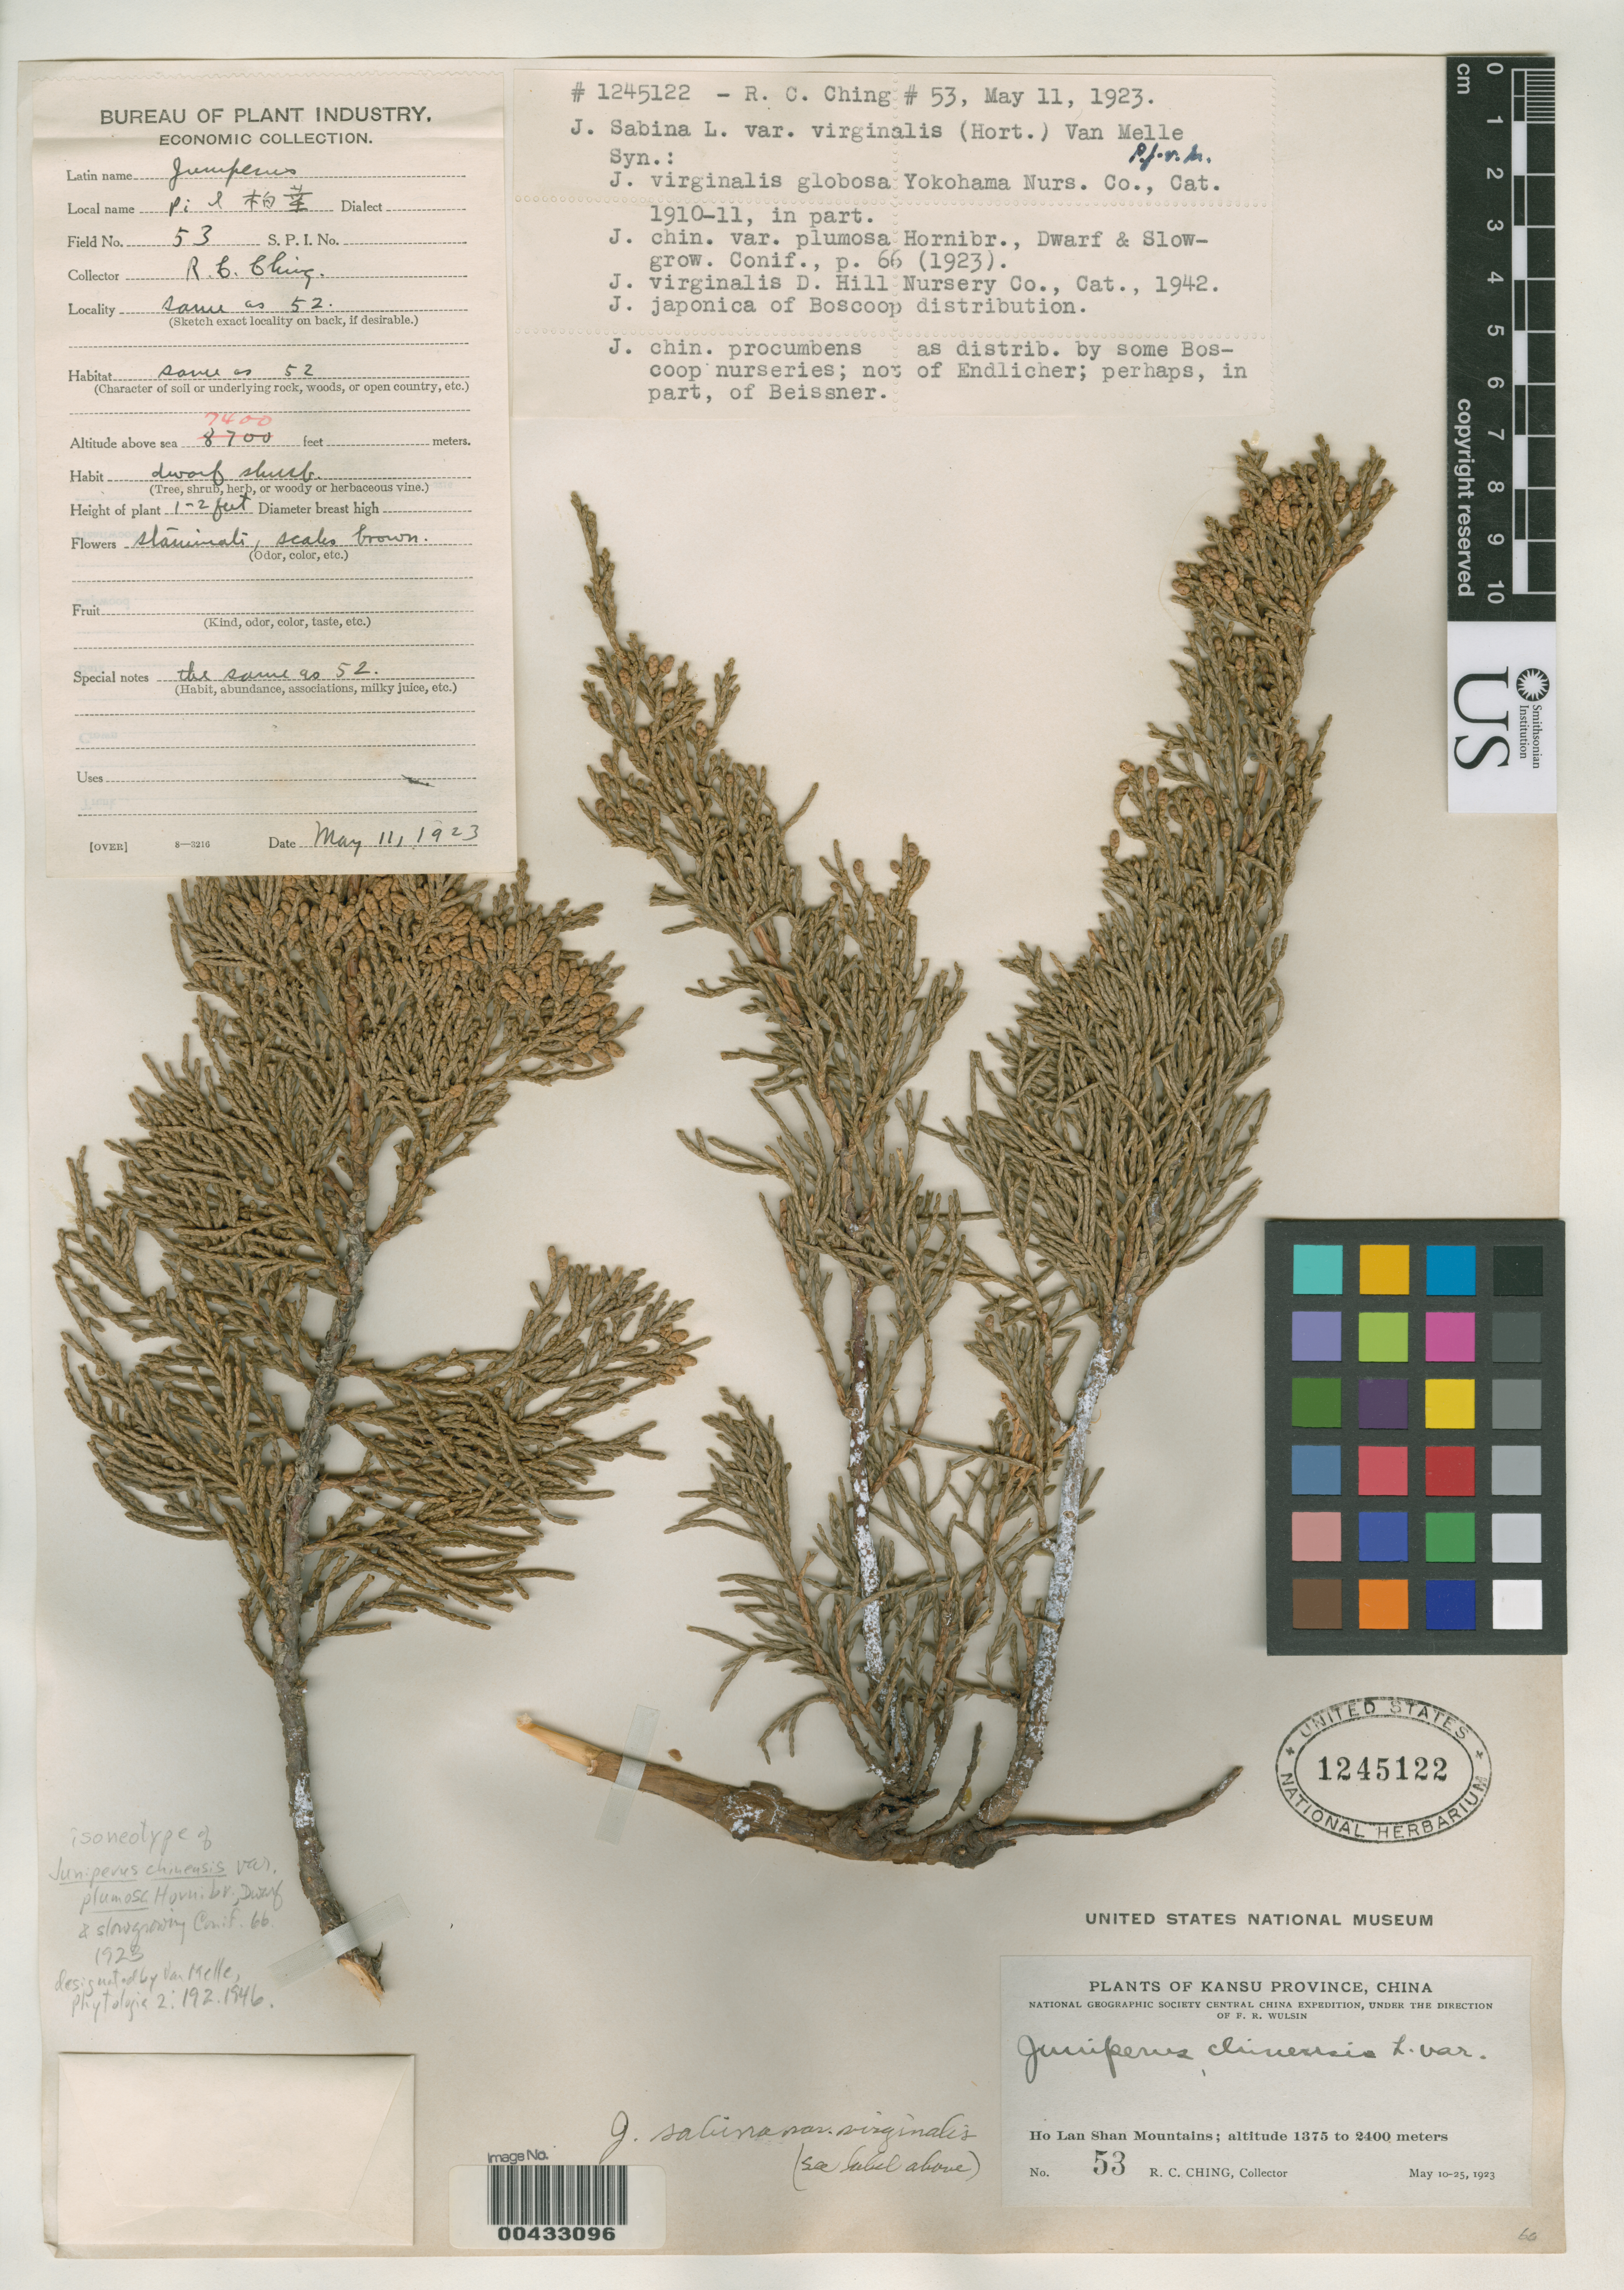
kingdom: Plantae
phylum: Tracheophyta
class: Pinopsida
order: Pinales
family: Cupressaceae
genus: Juniperus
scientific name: Juniperus chinensis var. plumosa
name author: Hornibrook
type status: Isoneotype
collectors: R. C. Ching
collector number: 53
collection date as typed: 10 May 1923 to 25 May 1923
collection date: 1923-05-10/1923-05-25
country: China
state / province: Gansu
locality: Ho Lan Shan Mountains.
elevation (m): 1375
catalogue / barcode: US 1245122